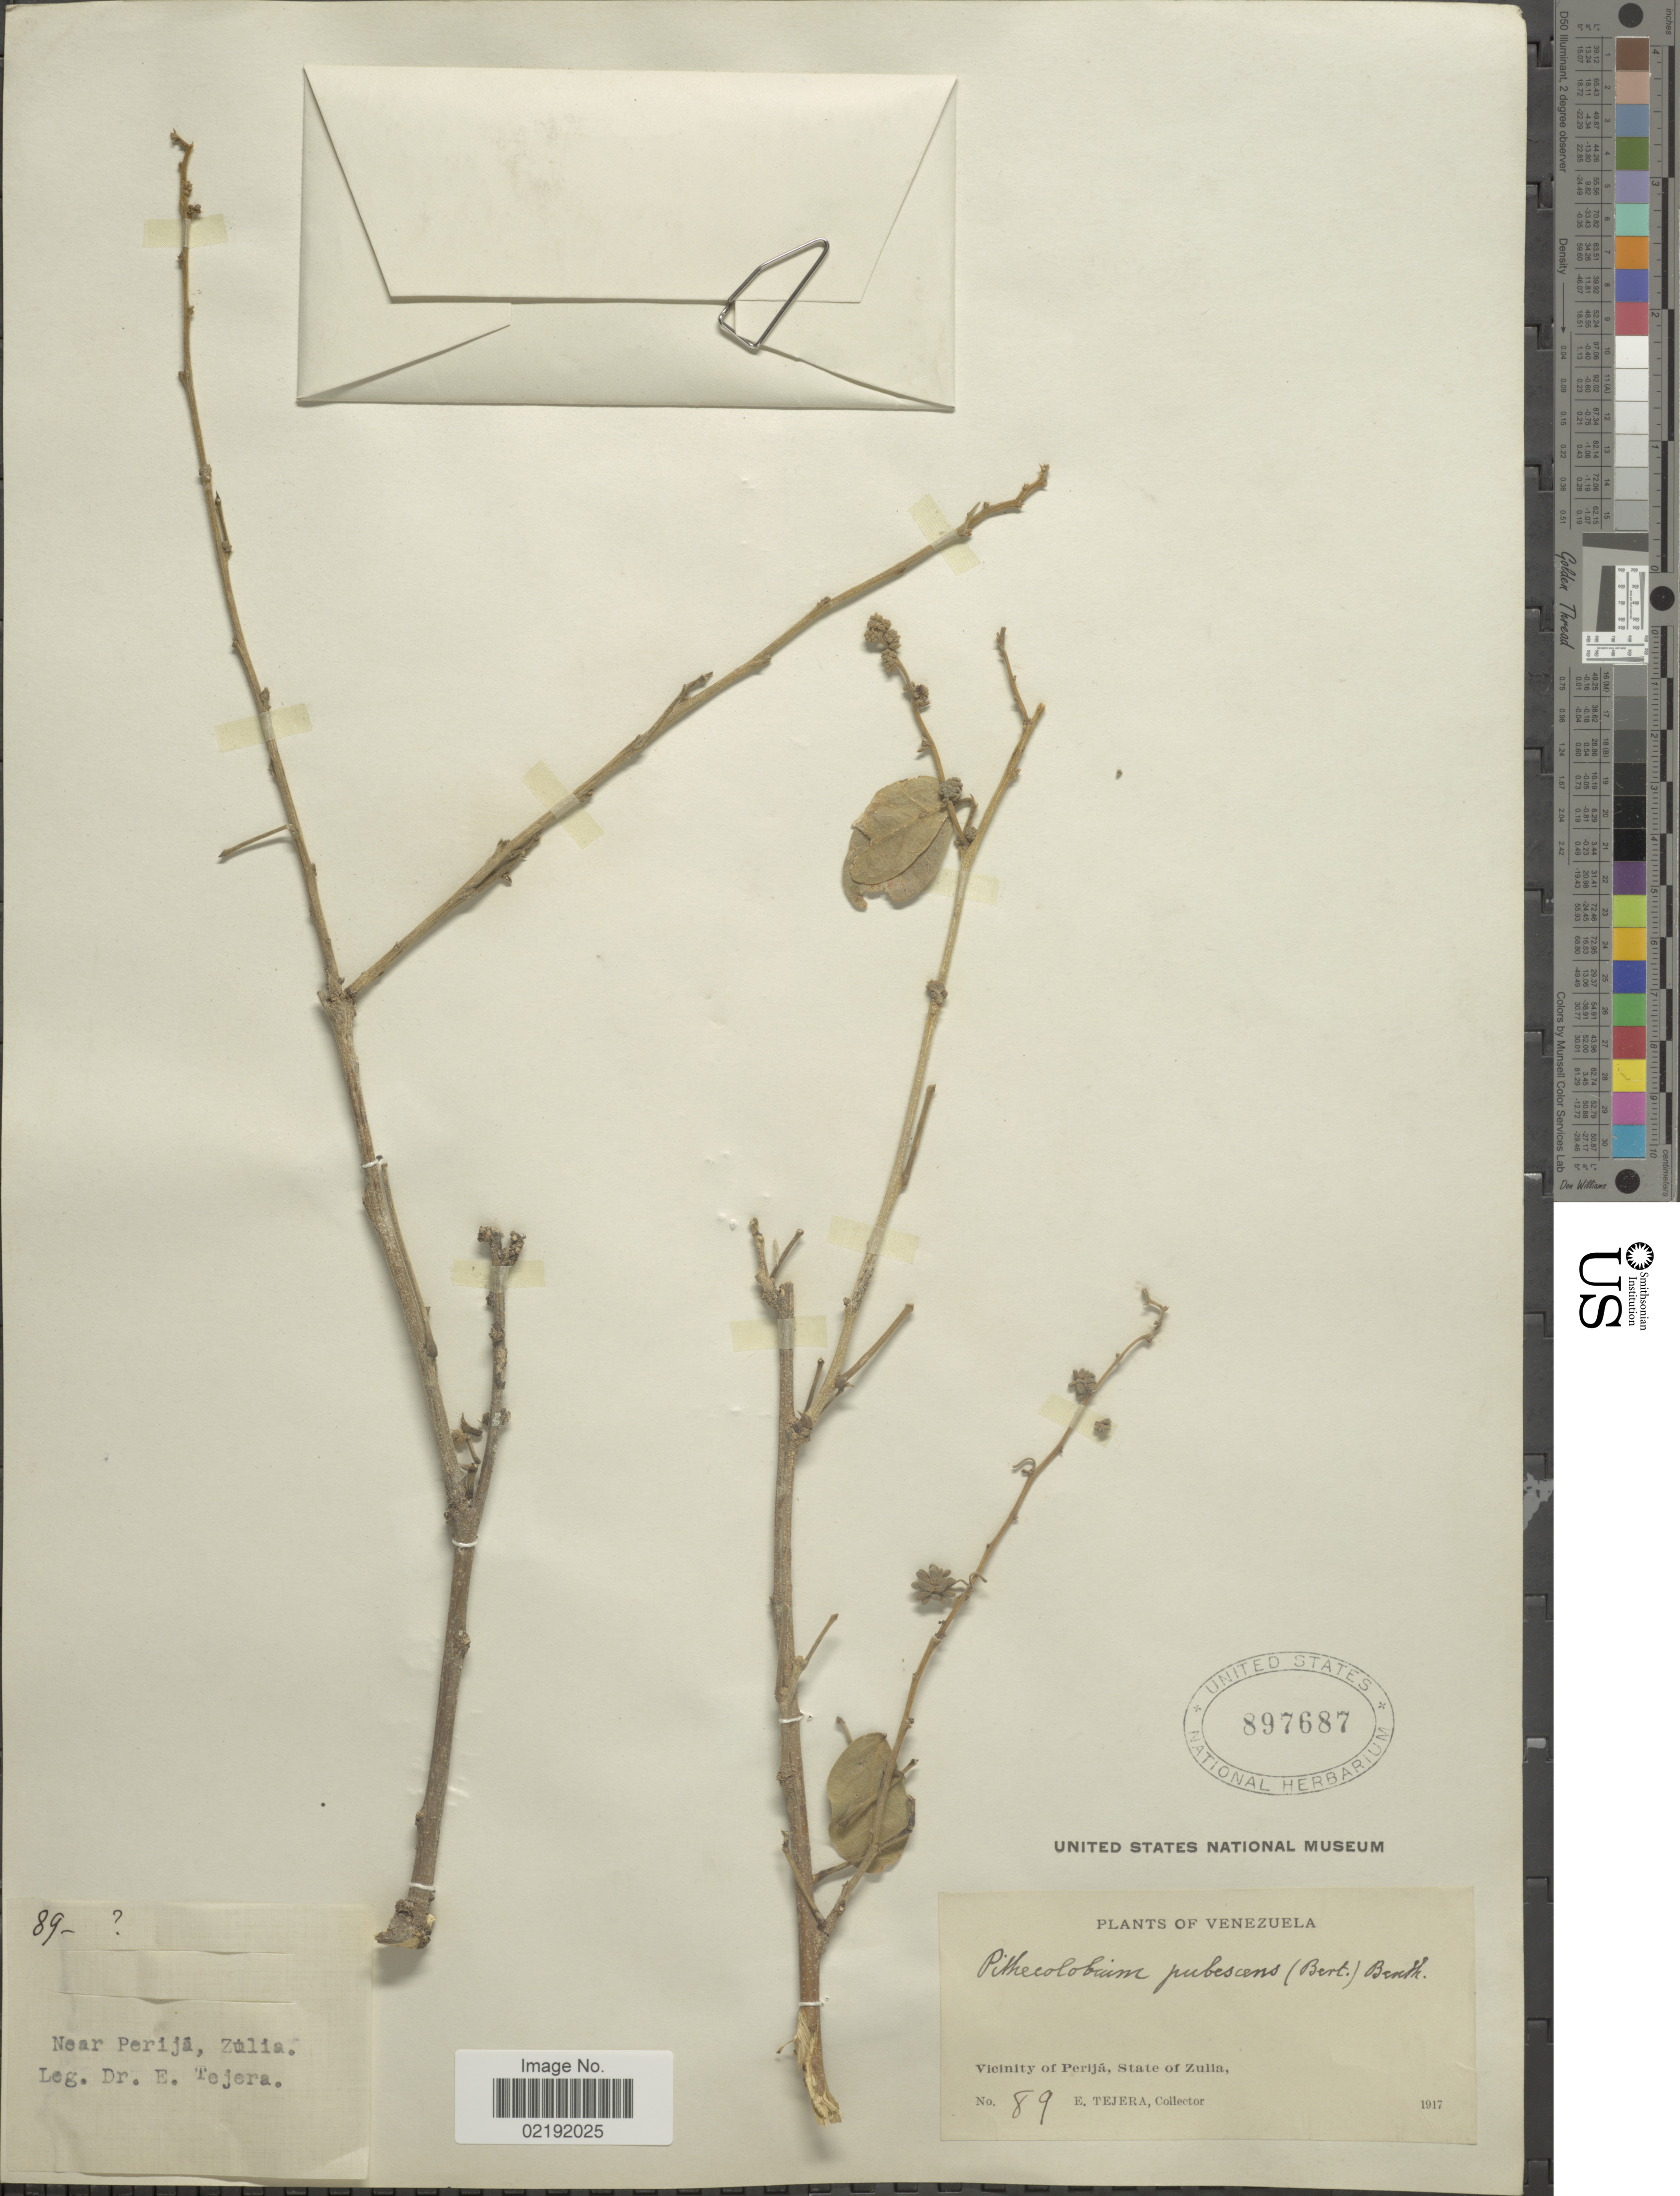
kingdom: Plantae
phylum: Tracheophyta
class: Magnoliopsida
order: Fabales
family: Fabaceae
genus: Pithecellobium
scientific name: Pithecellobium roseum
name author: (Vahl) Barneby & J.W. Grimes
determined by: U.S. National Herbarium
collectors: E. Tejera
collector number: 89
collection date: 1917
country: Venezuela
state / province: Zulia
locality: Vicinity of Perijá, State of Zulia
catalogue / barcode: US 897687